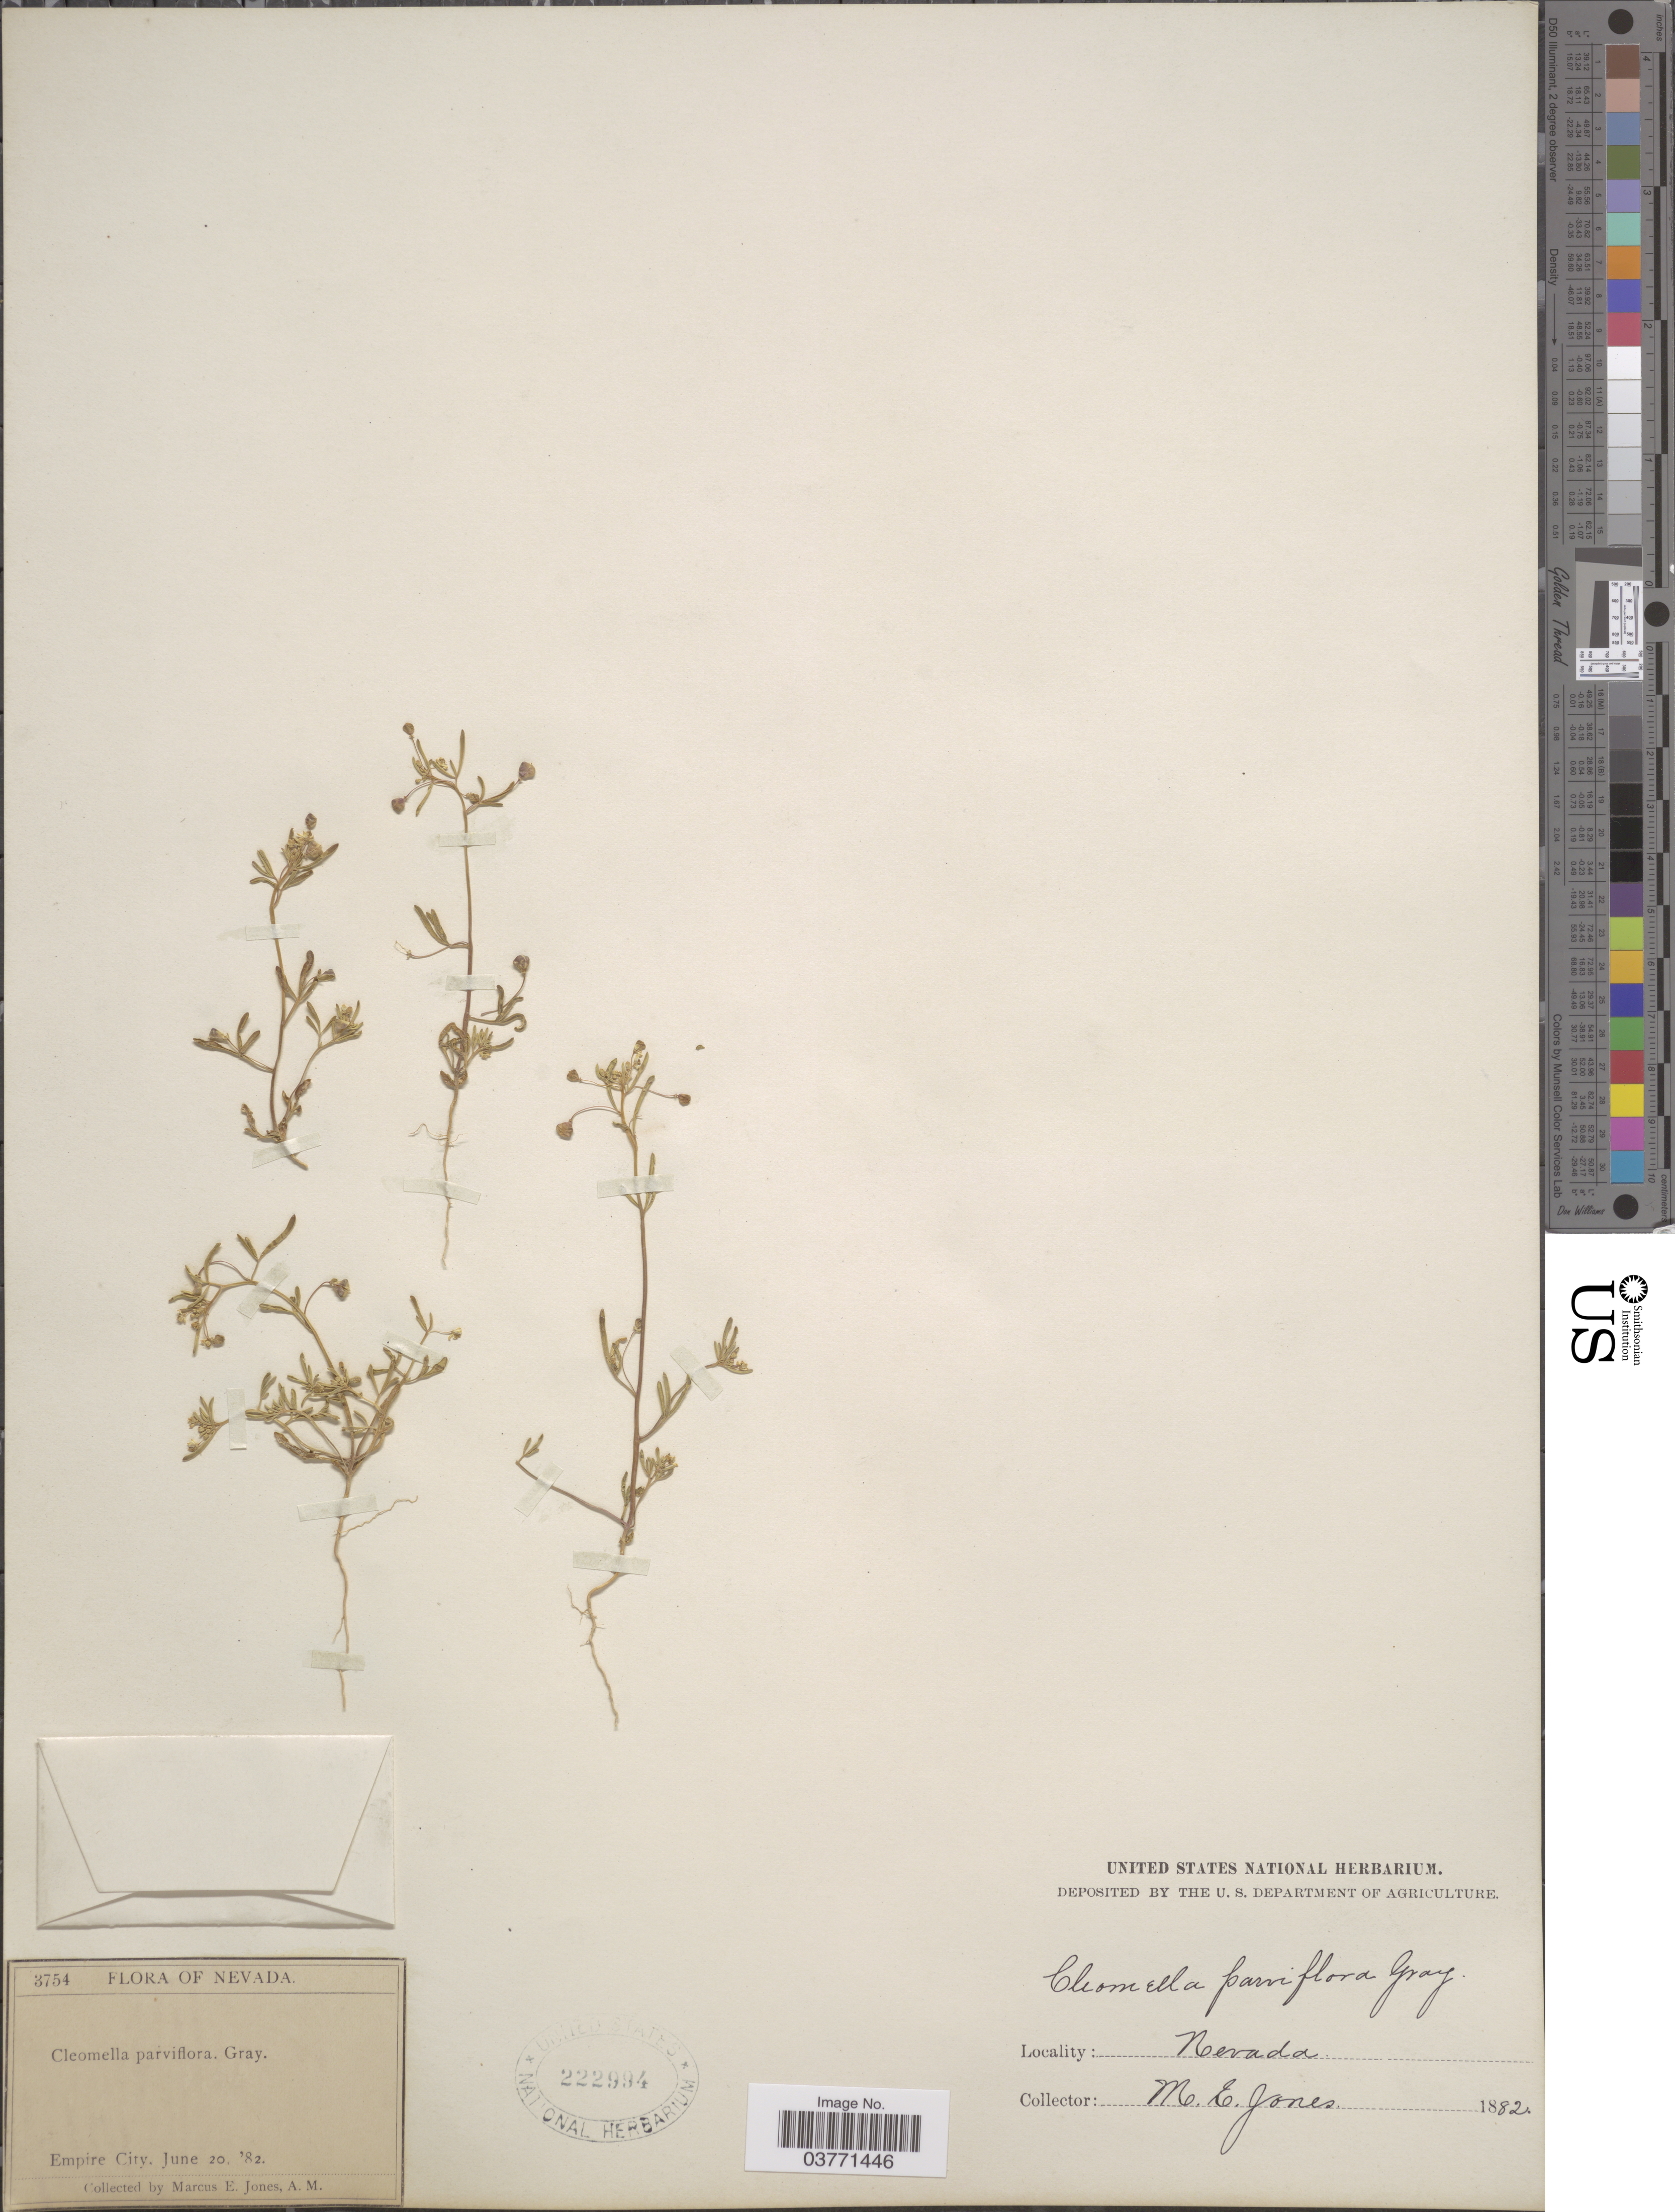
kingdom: Plantae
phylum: Tracheophyta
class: Magnoliopsida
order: Brassicales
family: Cleomaceae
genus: Cleomella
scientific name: Cleomella parviflora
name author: A. Gray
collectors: M. E. Jones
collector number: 3754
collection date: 1882-06-20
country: United States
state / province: Nevada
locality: Empire City.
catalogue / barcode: US 222994